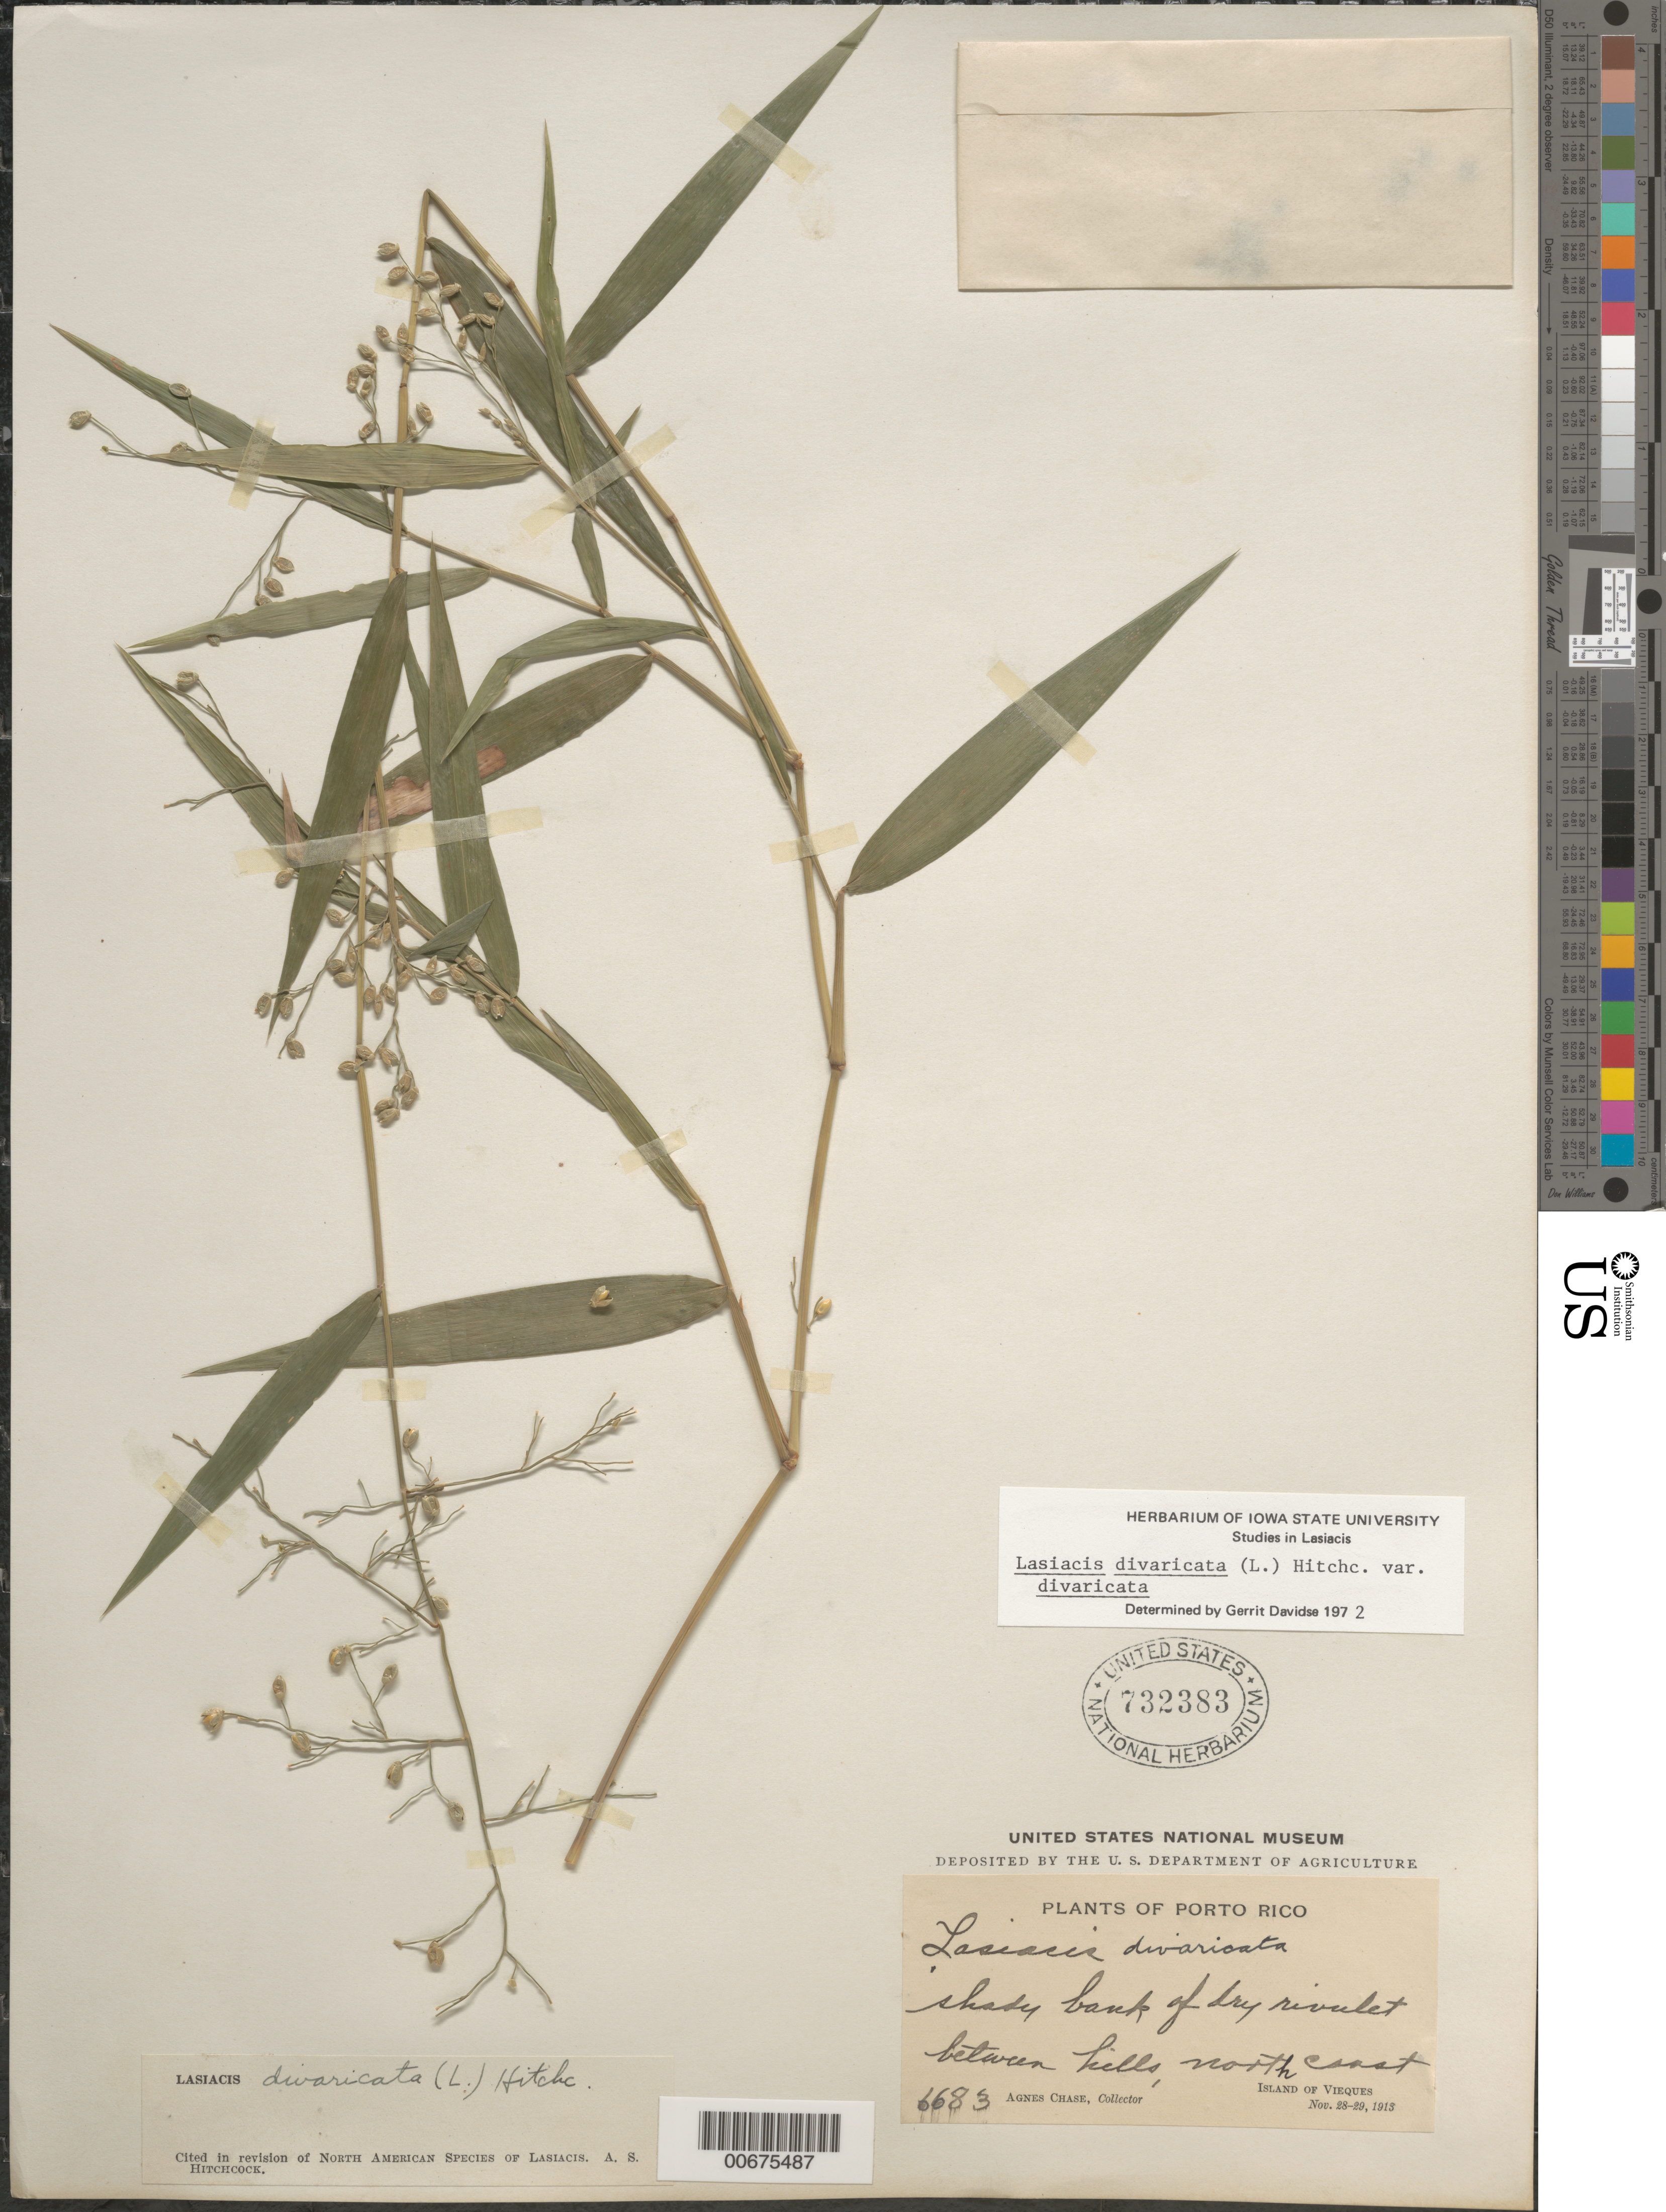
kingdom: Plantae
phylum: Tracheophyta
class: Liliopsida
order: Poales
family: Poaceae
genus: Lasiacis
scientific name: Lasiacis divaricata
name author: (L.) Hitchc.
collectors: A. Chase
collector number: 6683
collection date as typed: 28 Nov 1913 to 29 Nov 1913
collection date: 1913-11-28/1913-11-29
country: Puerto Rico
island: Vieques I.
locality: Vieques Island: north coast. Shady bank of dry rivulet between hills.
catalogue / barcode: US 732383